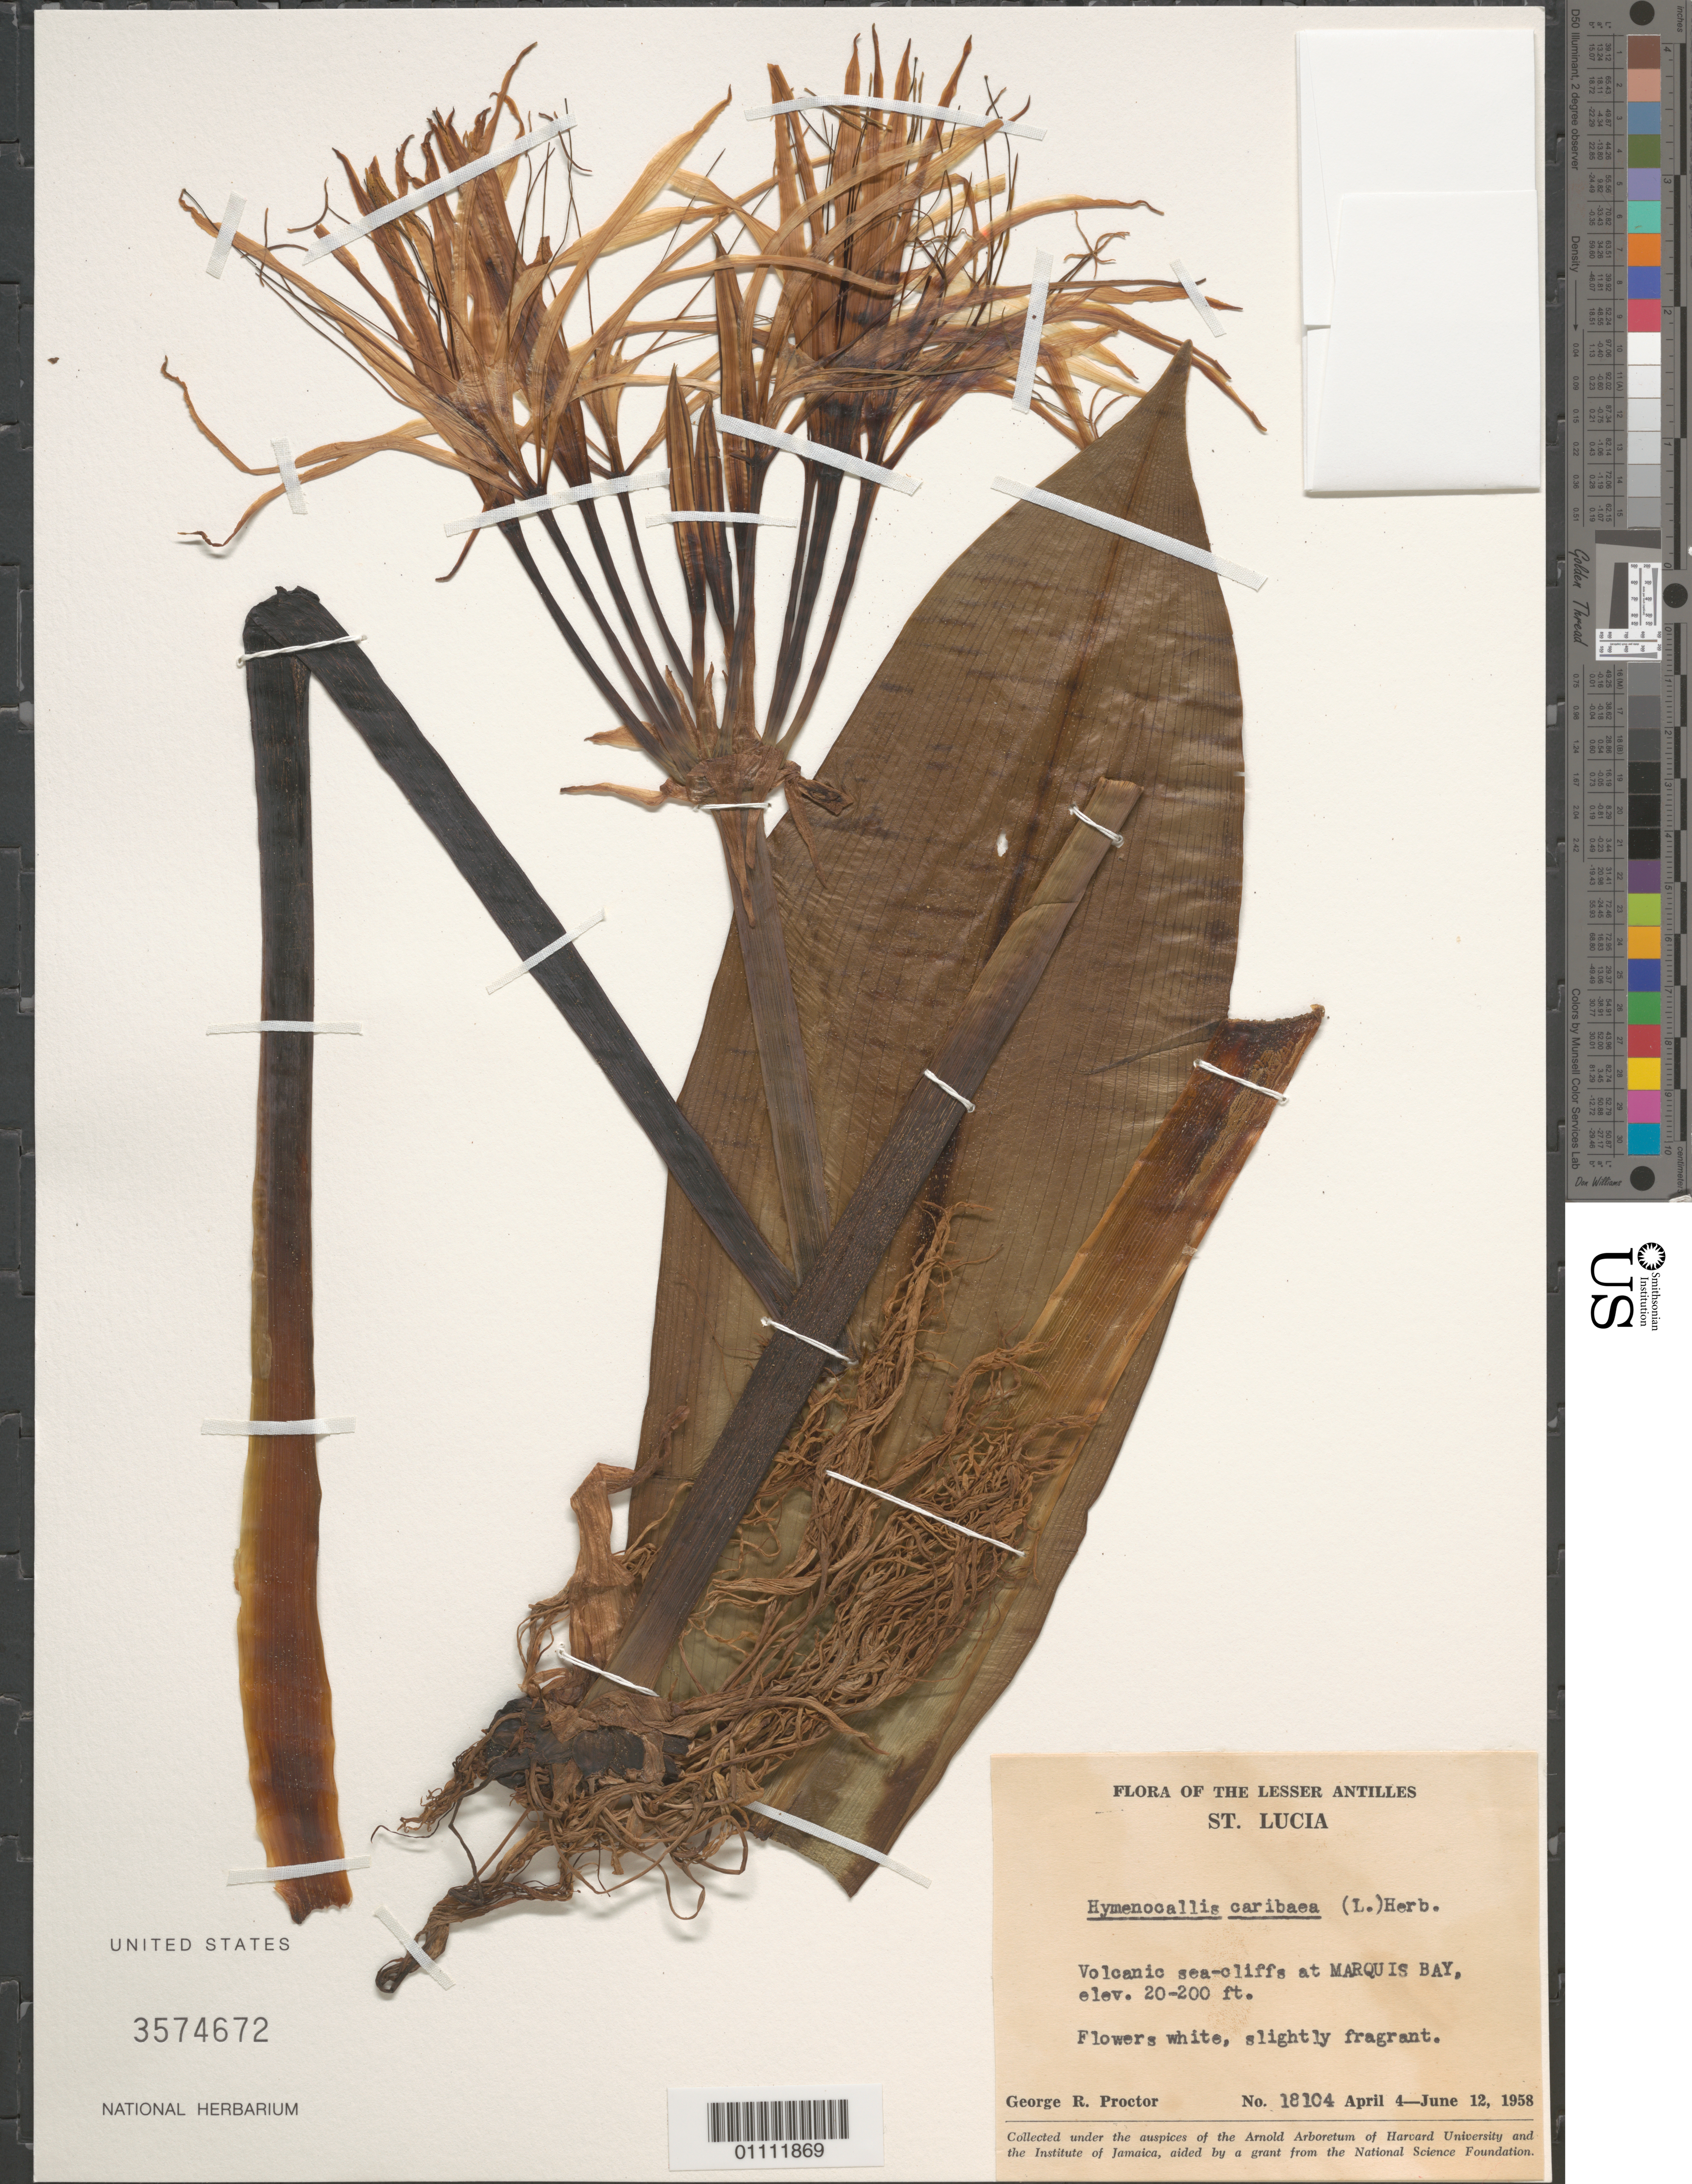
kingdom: Plantae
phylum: Tracheophyta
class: Liliopsida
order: Asparagales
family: Amaryllidaceae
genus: Hymenocallis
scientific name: Hymenocallis caribaea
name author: (L.) Herb.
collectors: G. R. Proctor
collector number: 18104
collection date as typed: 04 Apr 1958 to 12 Jun 1958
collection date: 1958-04-04/1958-06-12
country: St. Lucia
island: St. Lucia I.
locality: Marquis Bay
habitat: Volcanic sea-cliffs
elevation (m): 6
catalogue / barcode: US 3574672